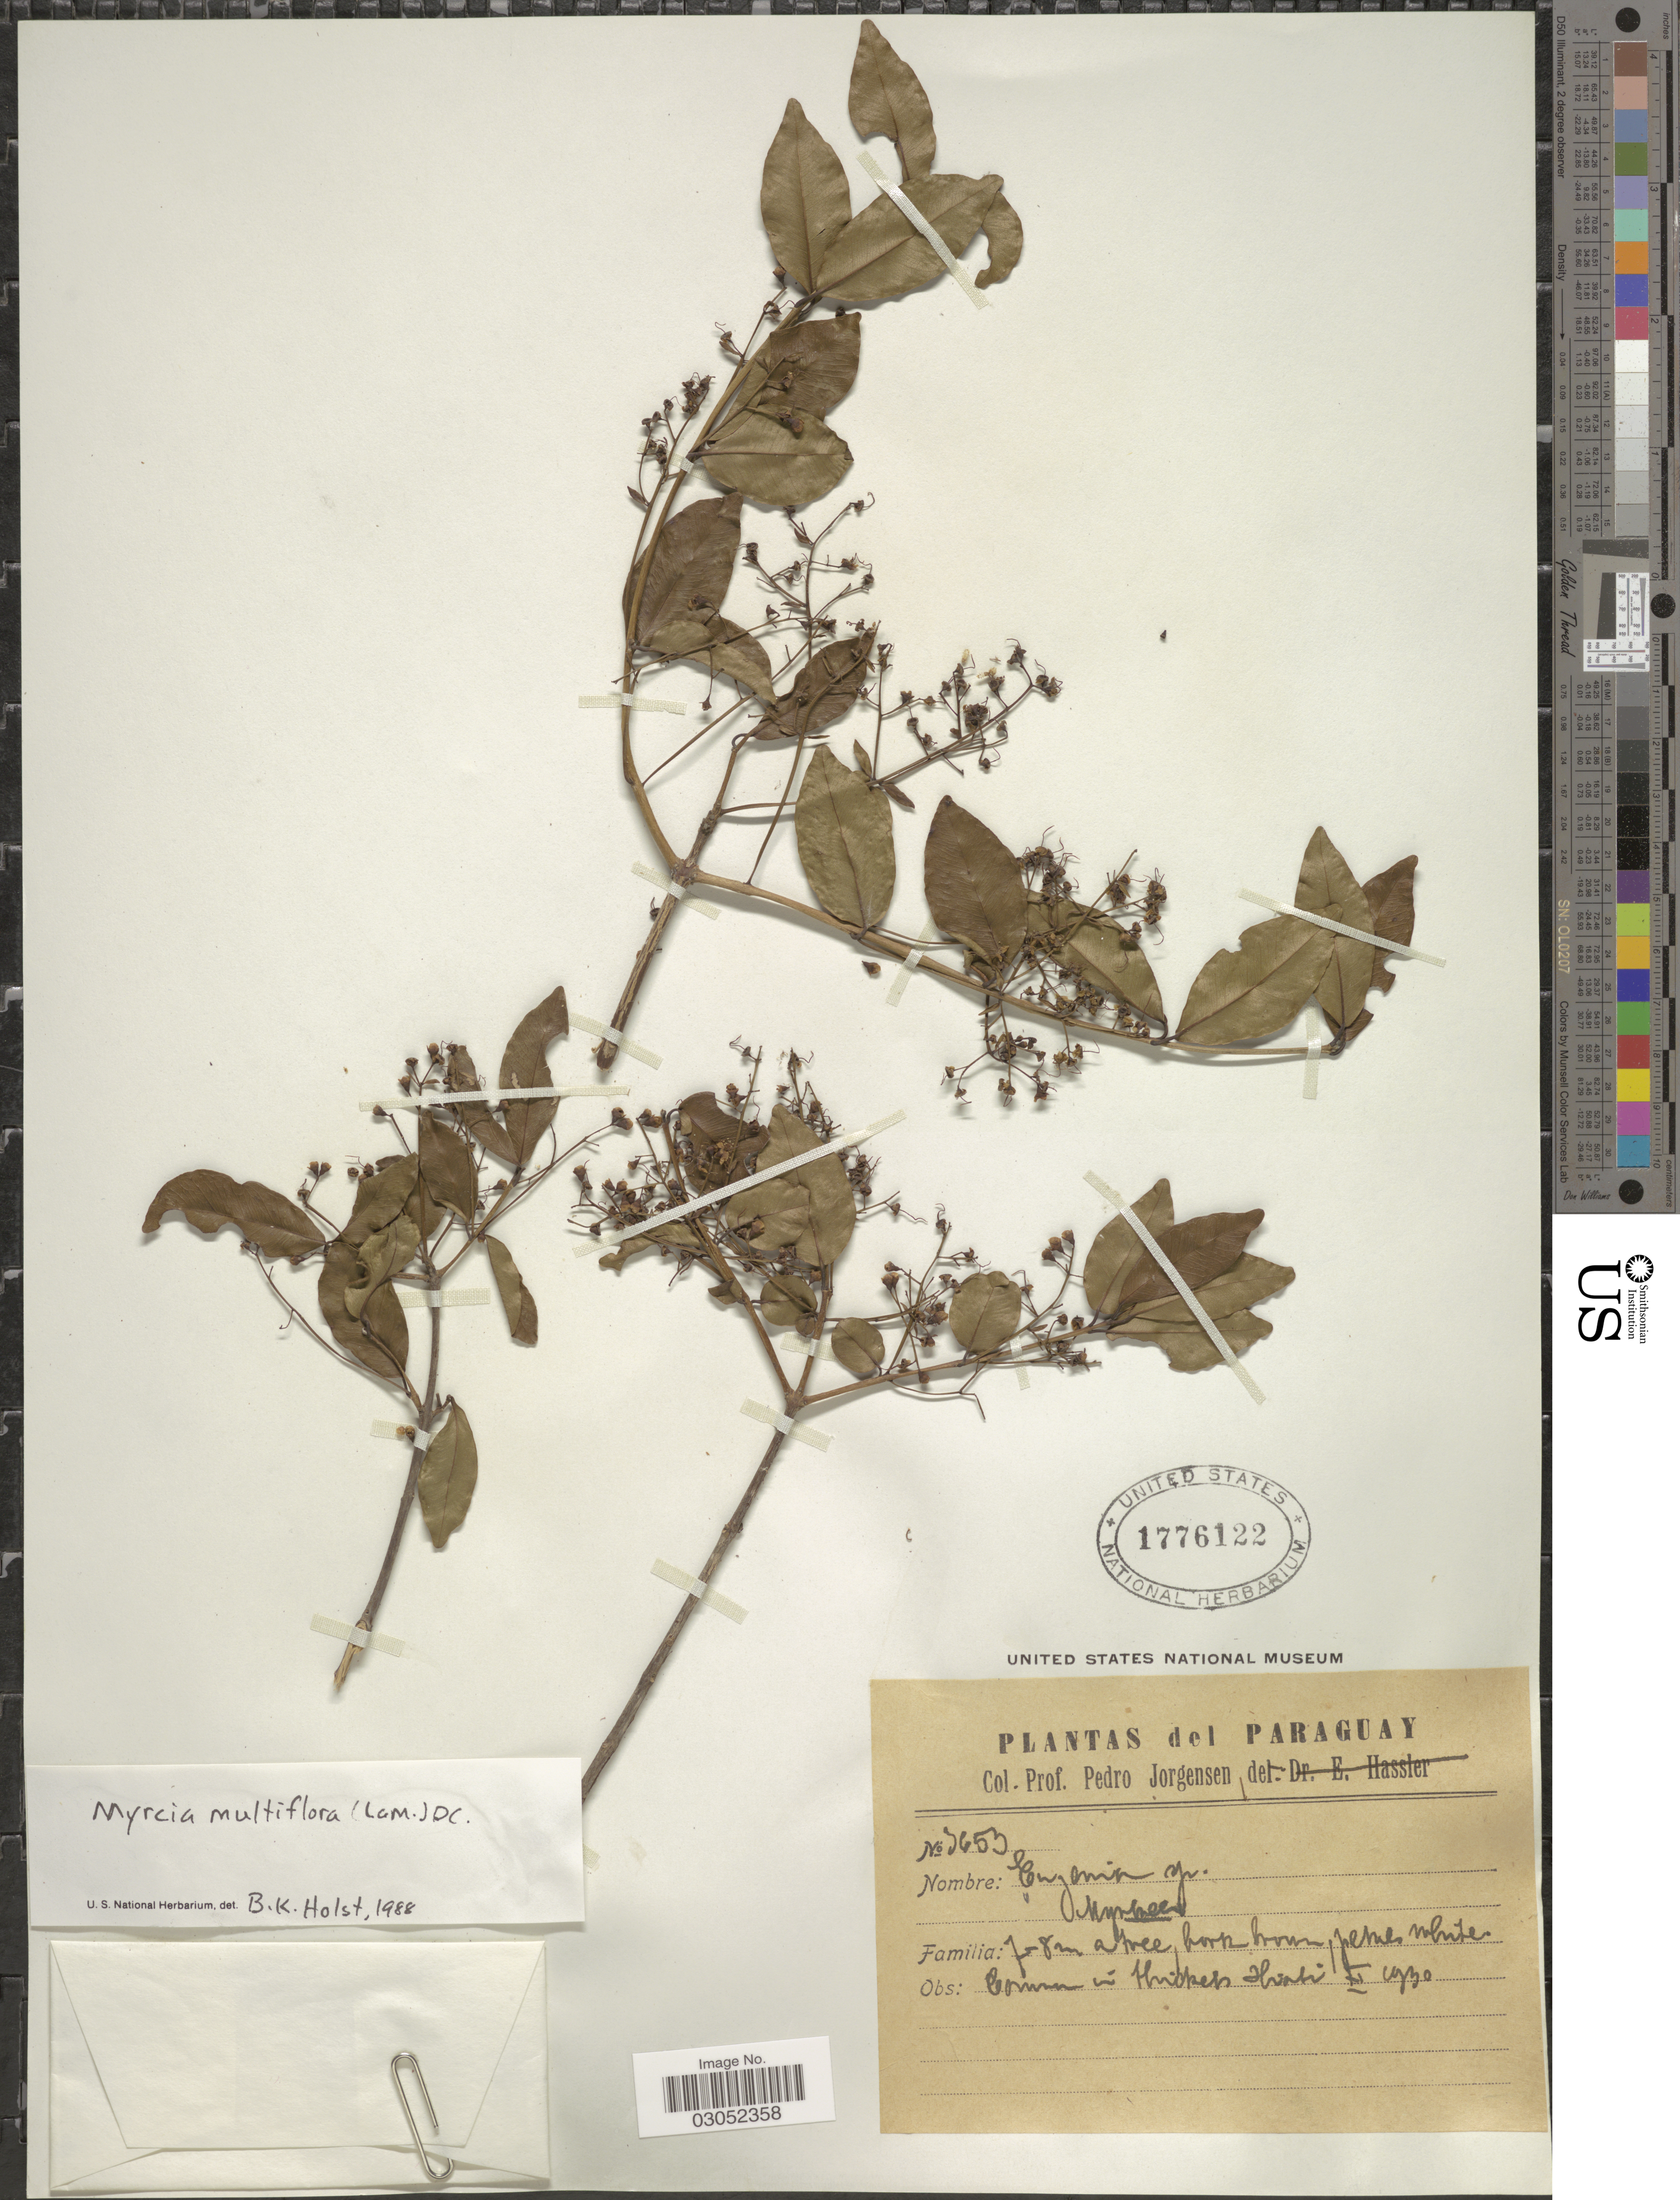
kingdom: Plantae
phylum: Tracheophyta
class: Magnoliopsida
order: Myrtales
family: Myrtaceae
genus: Myrcia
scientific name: Myrcia multiflora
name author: (Lam.) DC.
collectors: P. Jörgensen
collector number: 3653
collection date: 1930-11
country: Paraguay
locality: Hiati.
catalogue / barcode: US 1776122